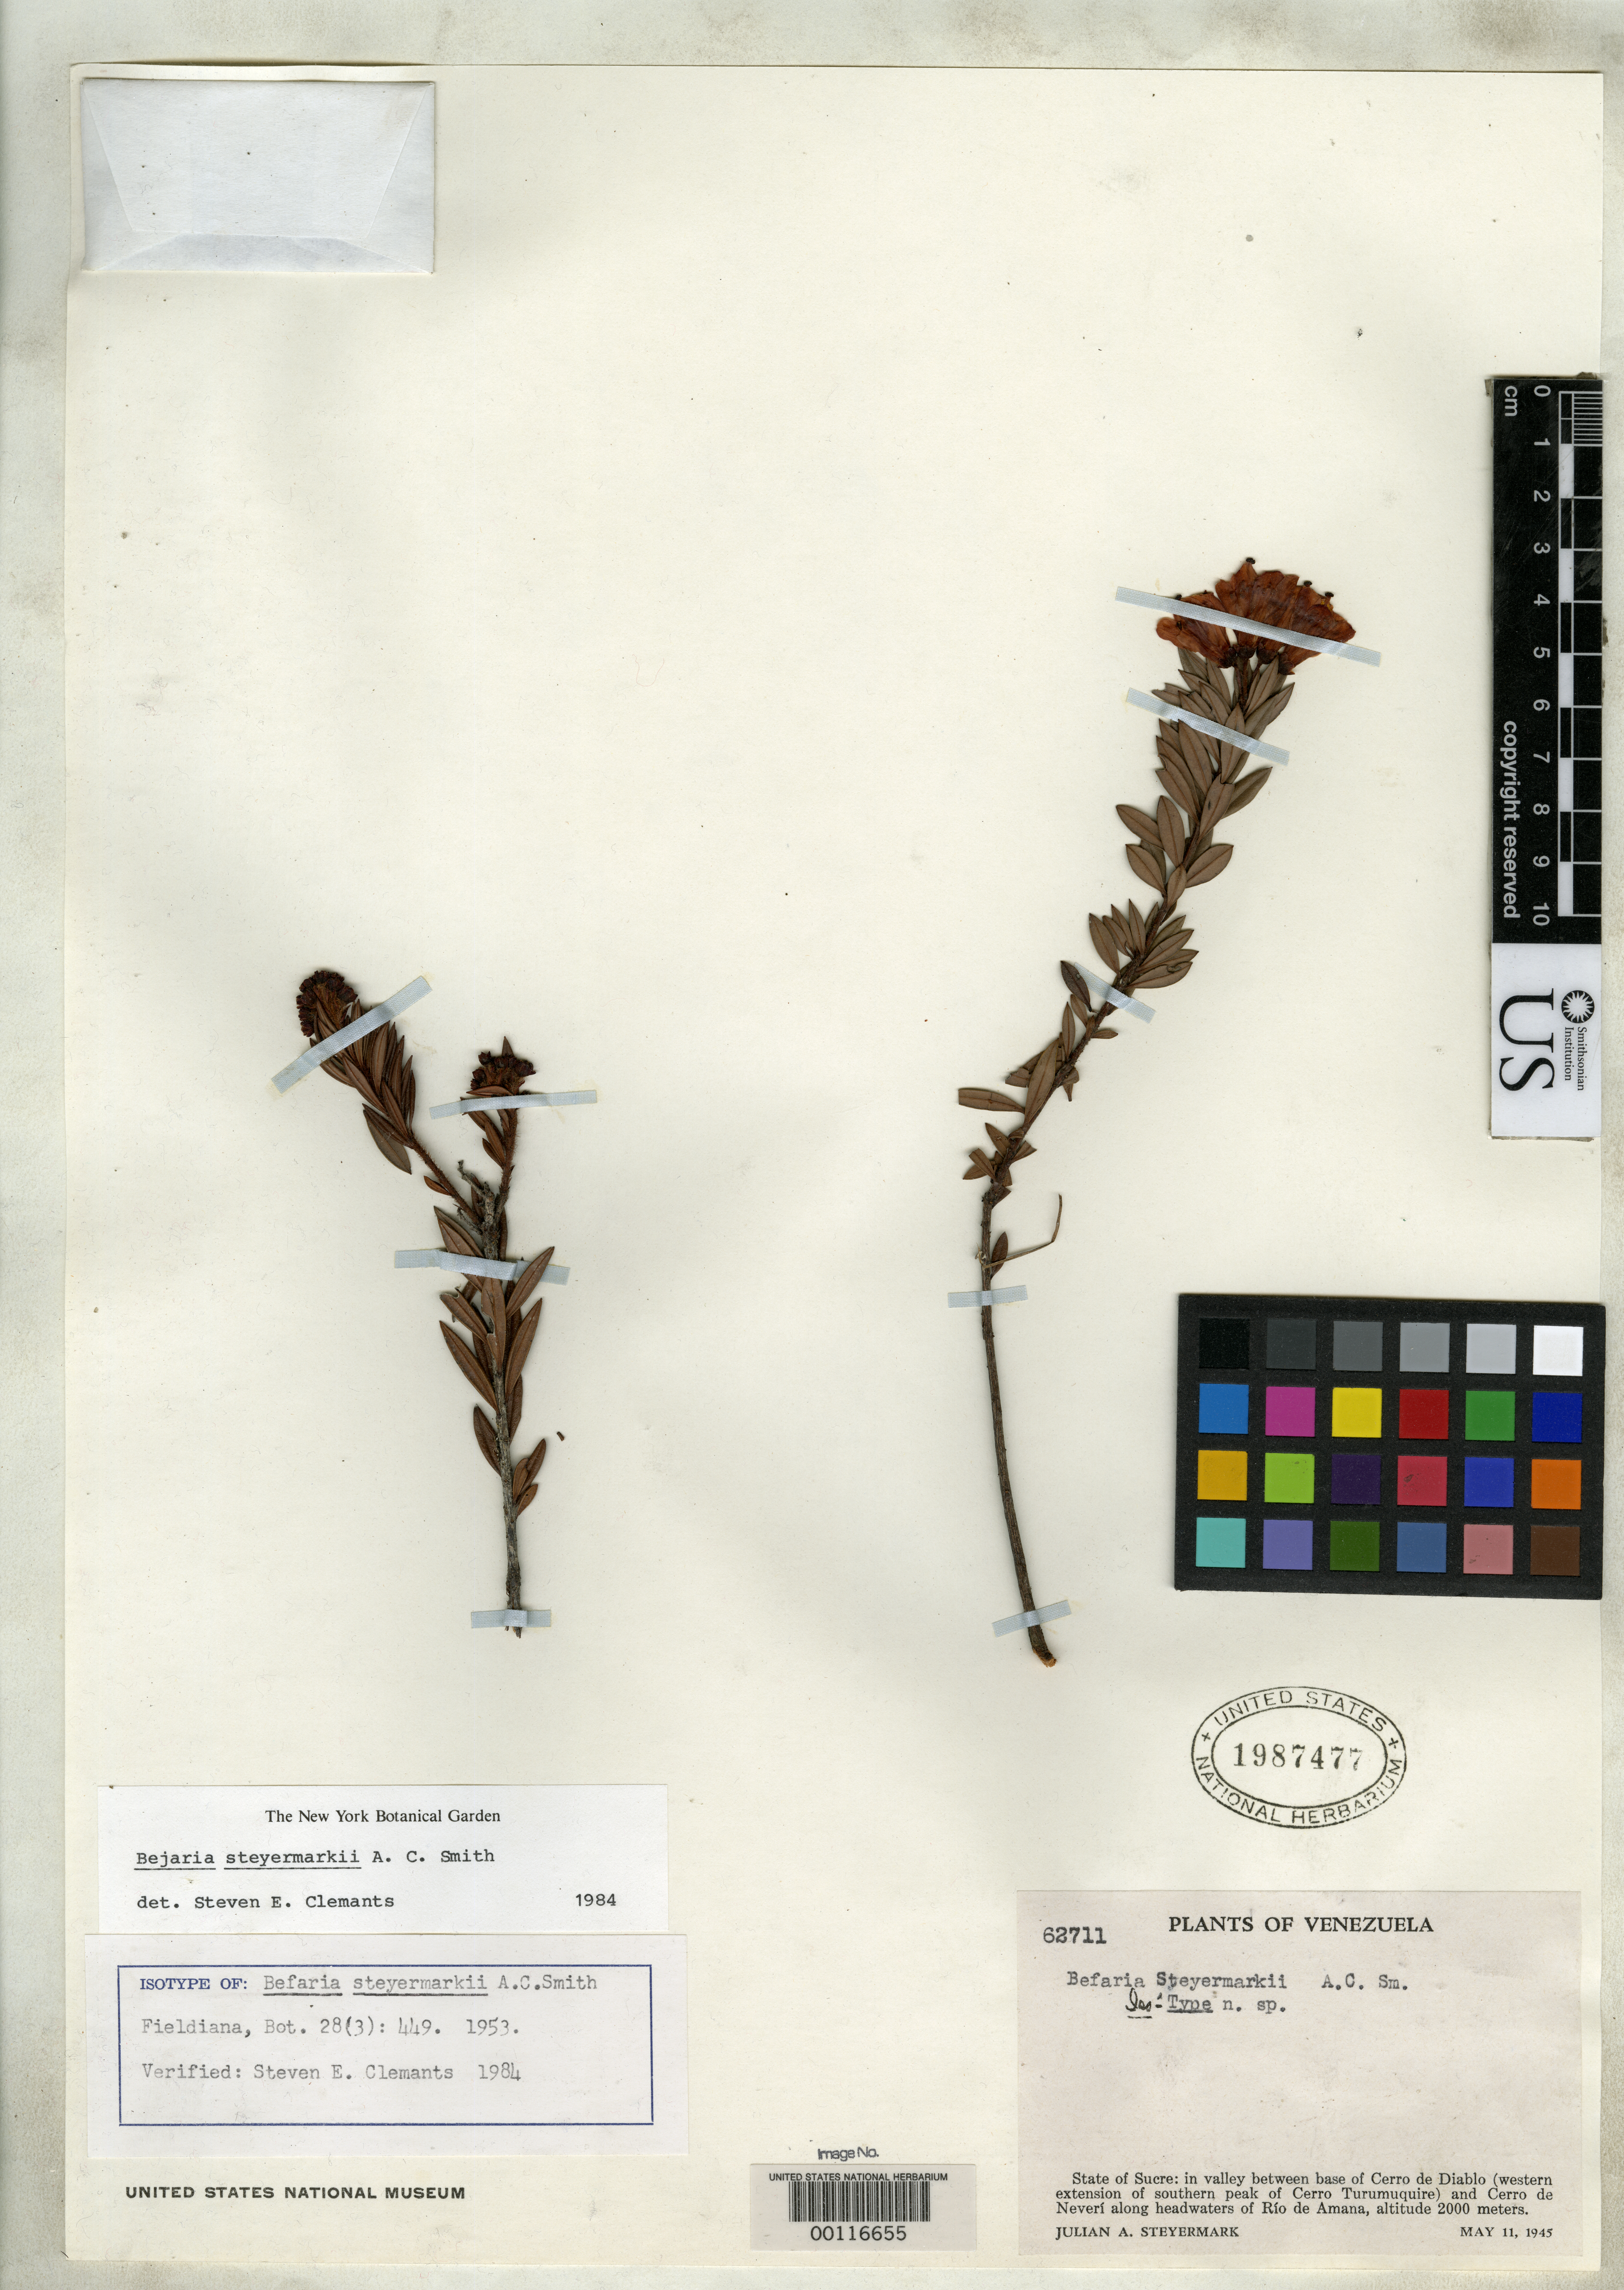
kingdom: Plantae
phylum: Tracheophyta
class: Magnoliopsida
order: Ericales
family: Ericaceae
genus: Bejaria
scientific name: Bejaria steyermarkii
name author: A.C. Sm.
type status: Isotype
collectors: J. Steyermark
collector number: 62711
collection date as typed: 11 May 1945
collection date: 1945-05-11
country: Venezuela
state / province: Sucre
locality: Valley between base of Cerro de Diablo (W extenson of S peak of Cerro Turumiquire) & Cerro de Neveri, headwaters of Rio de Amala.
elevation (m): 2000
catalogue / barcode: US 1987477